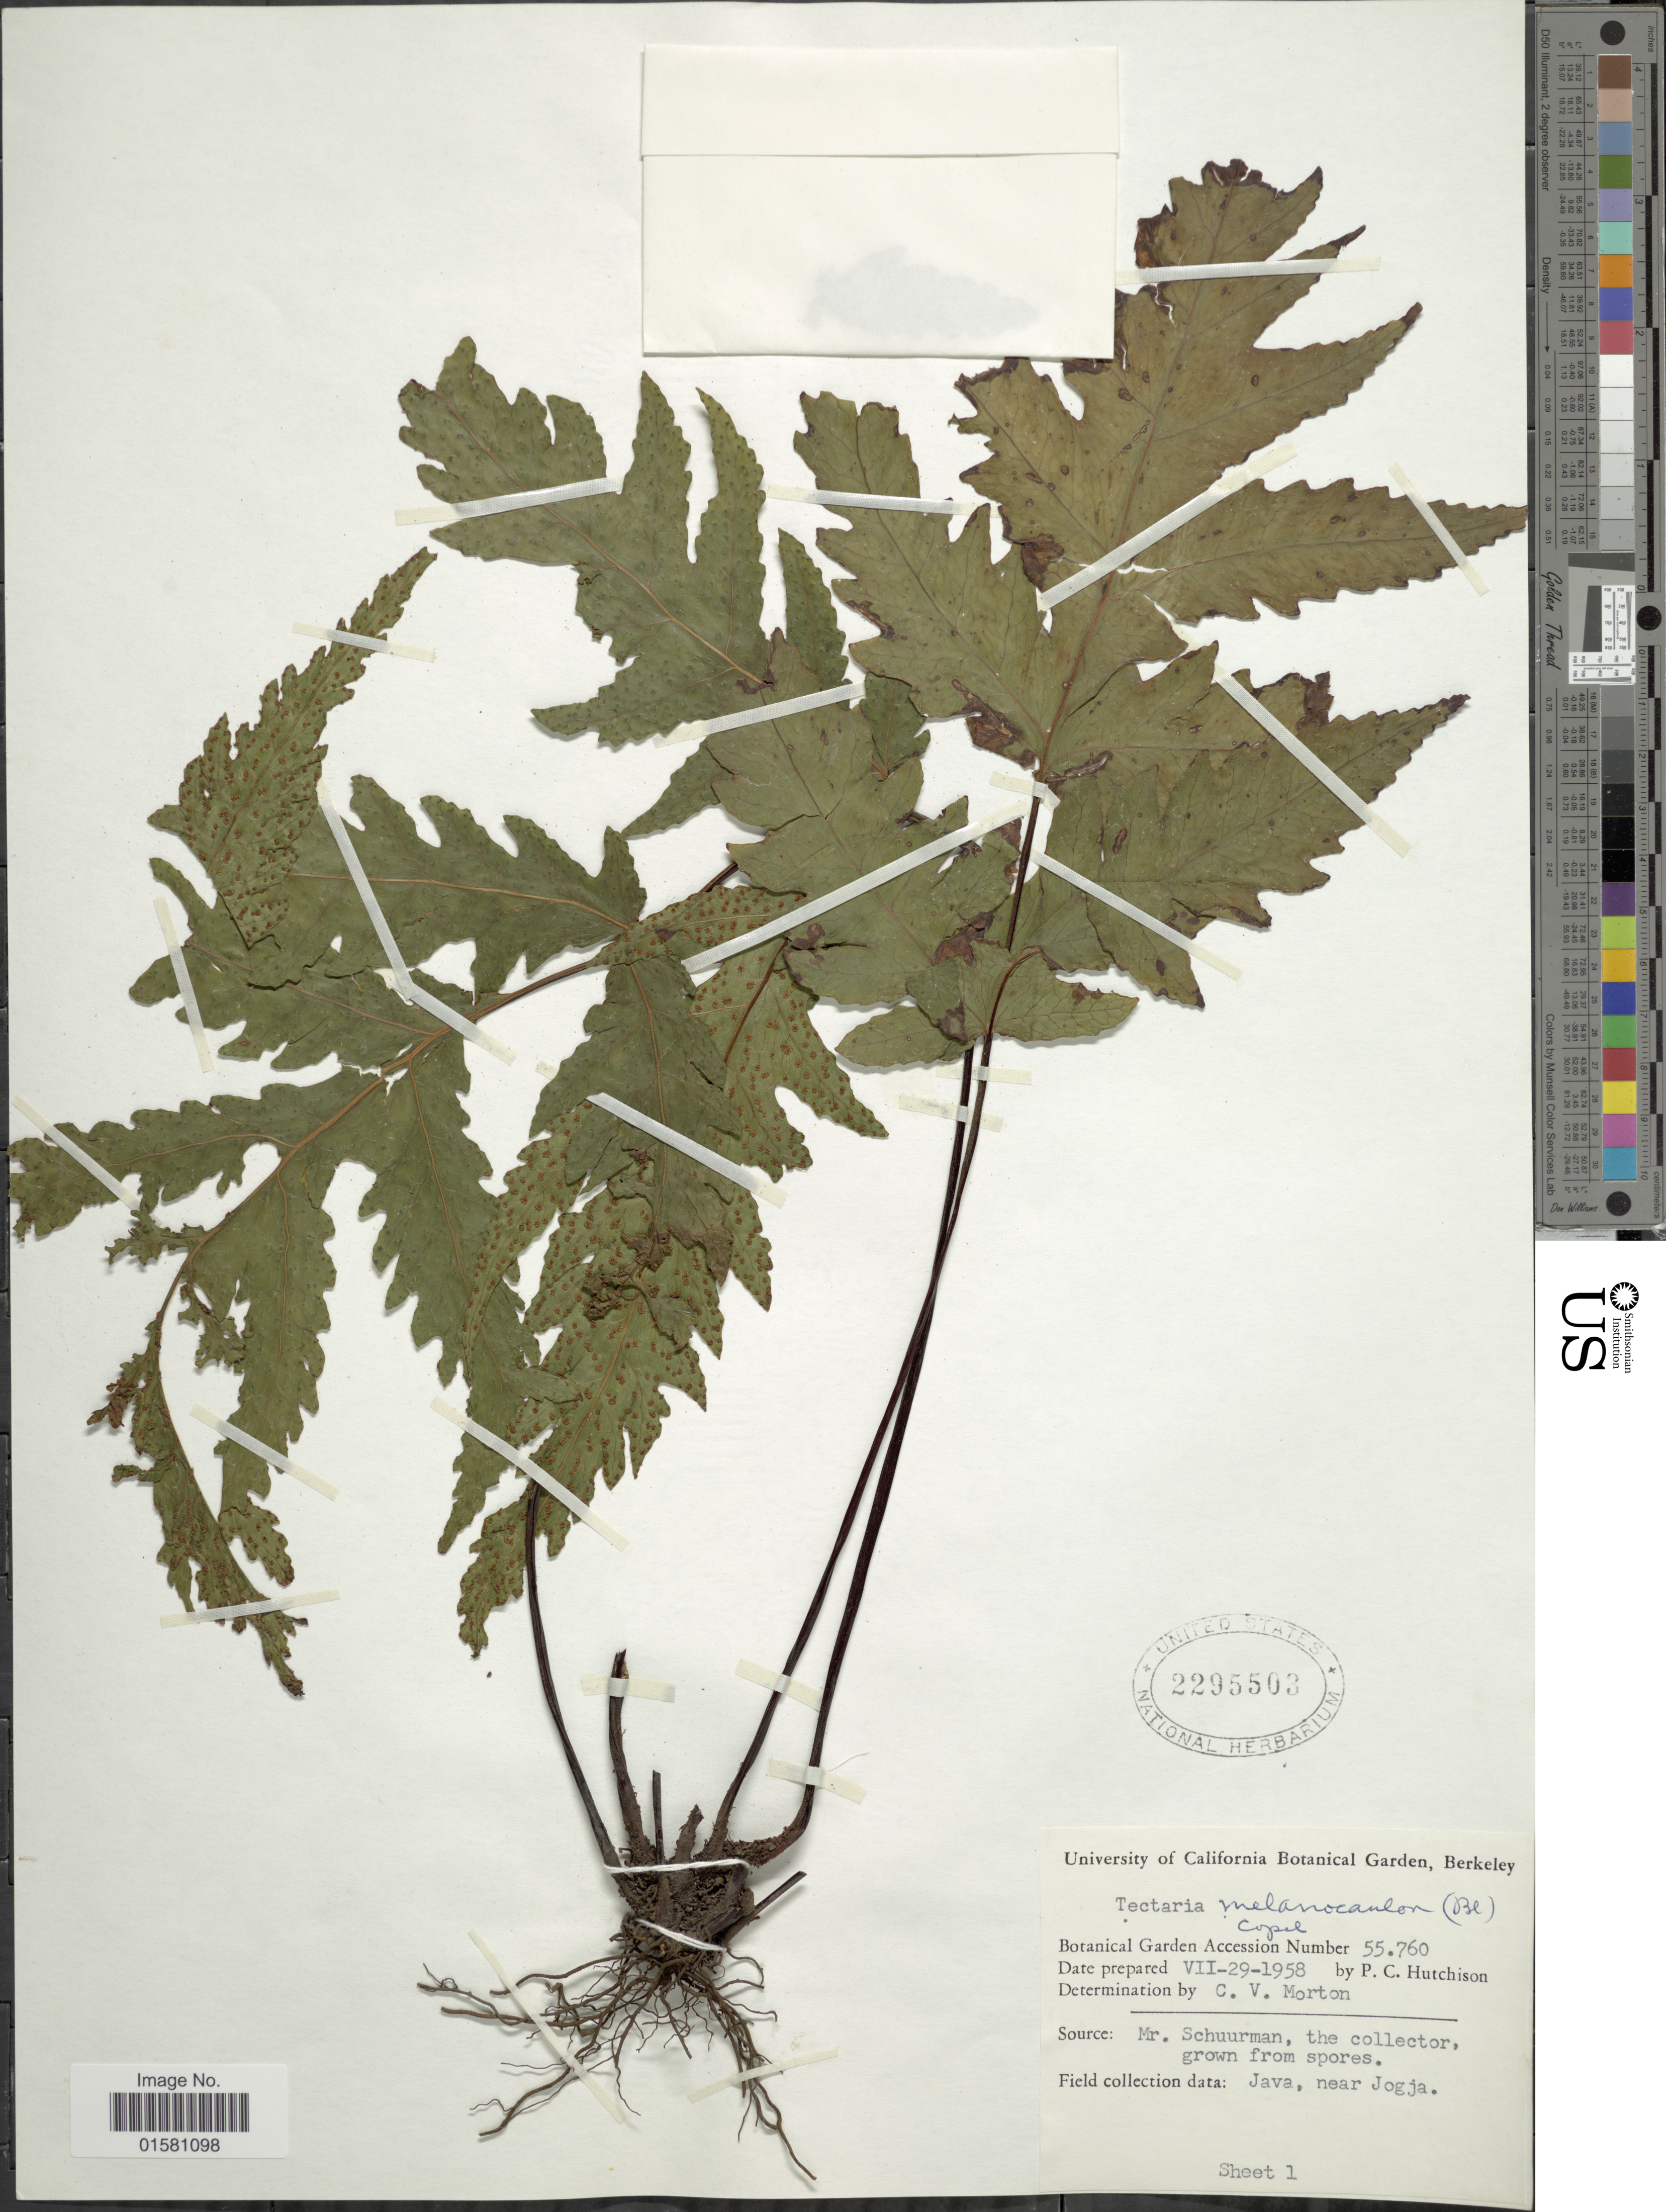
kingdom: Plantae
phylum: Tracheophyta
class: Polypodiopsida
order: Polypodiales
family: Tectariaceae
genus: Tectaria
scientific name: Tectaria melanocaulos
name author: (Bedd.) Copel.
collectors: J. Schuurman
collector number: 55760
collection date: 1958-07-29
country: Indonesia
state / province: Java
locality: Near Jogja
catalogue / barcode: US 2295503